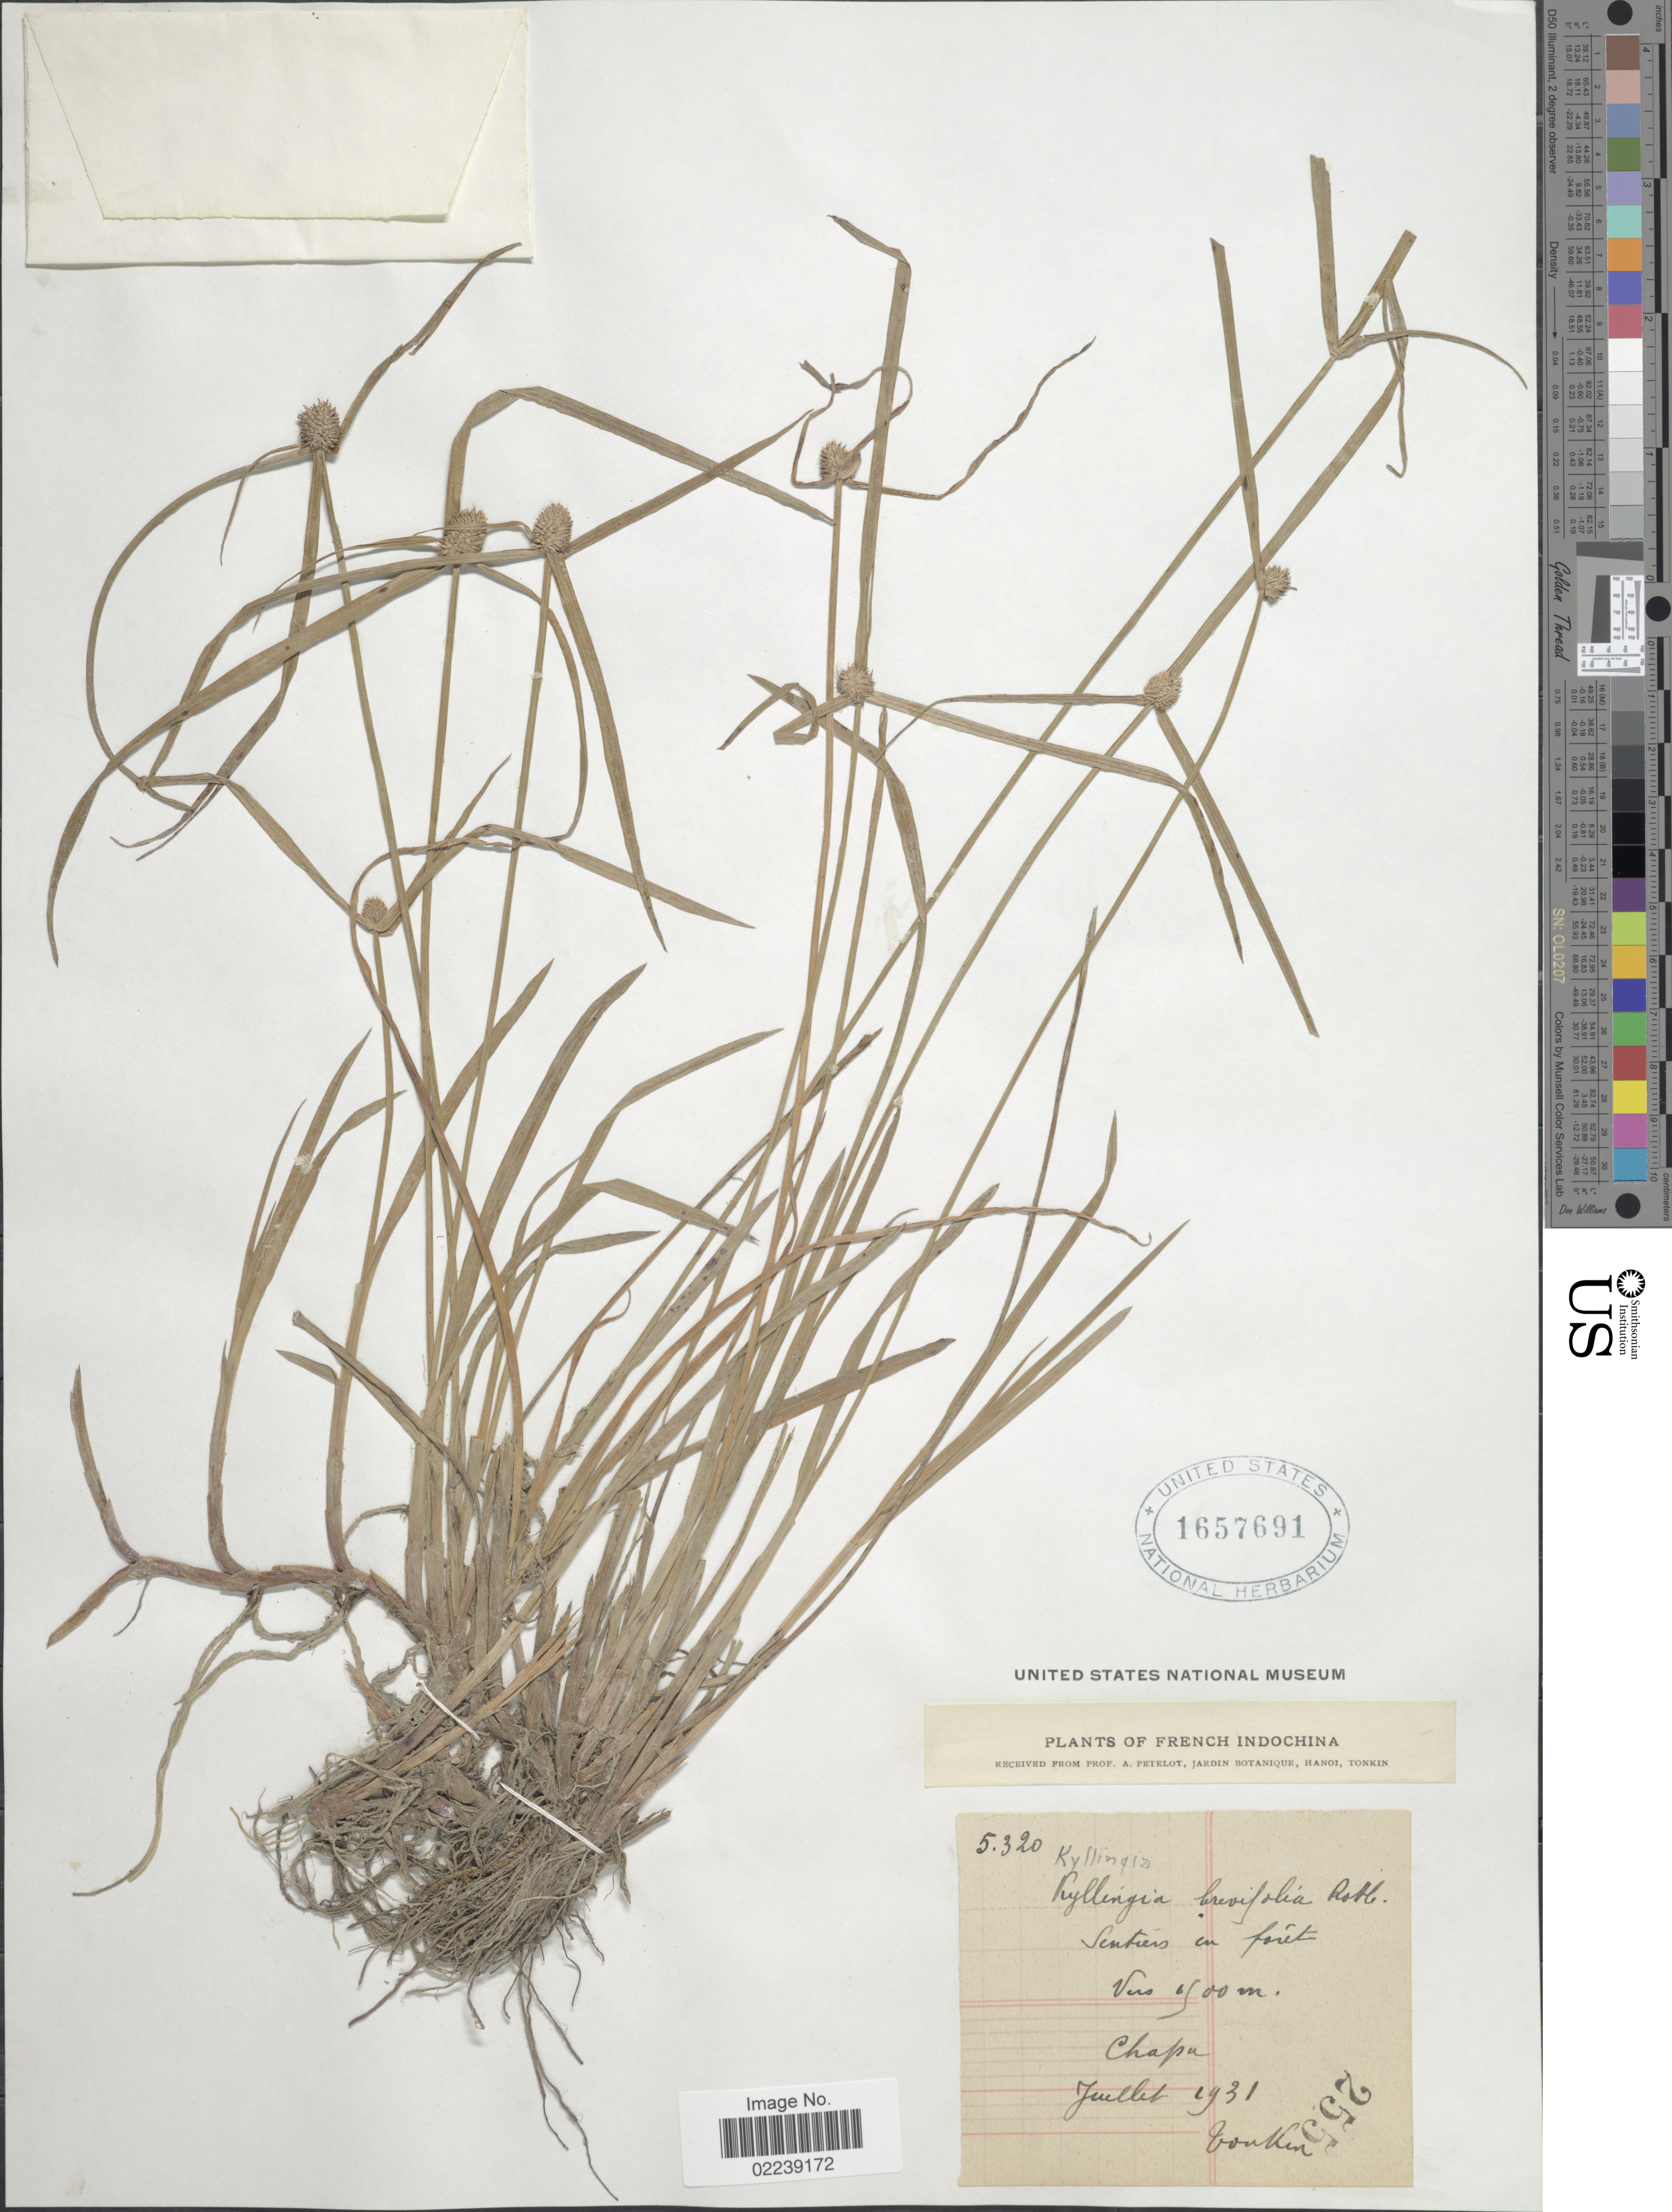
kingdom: Plantae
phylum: Tracheophyta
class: Liliopsida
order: Poales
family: Cyperaceae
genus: Cyperus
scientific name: Cyperus brevifolius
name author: (Rottb.) Hassk.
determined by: Strong, M. T., (US), Smithsonian Institution - National Museum of Natural History (UNITED STATES)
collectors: A. Petelot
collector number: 5320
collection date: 1931-07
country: Vietnam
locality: Tonkin. French Indochina, Chapa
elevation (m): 900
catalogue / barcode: US 1657691